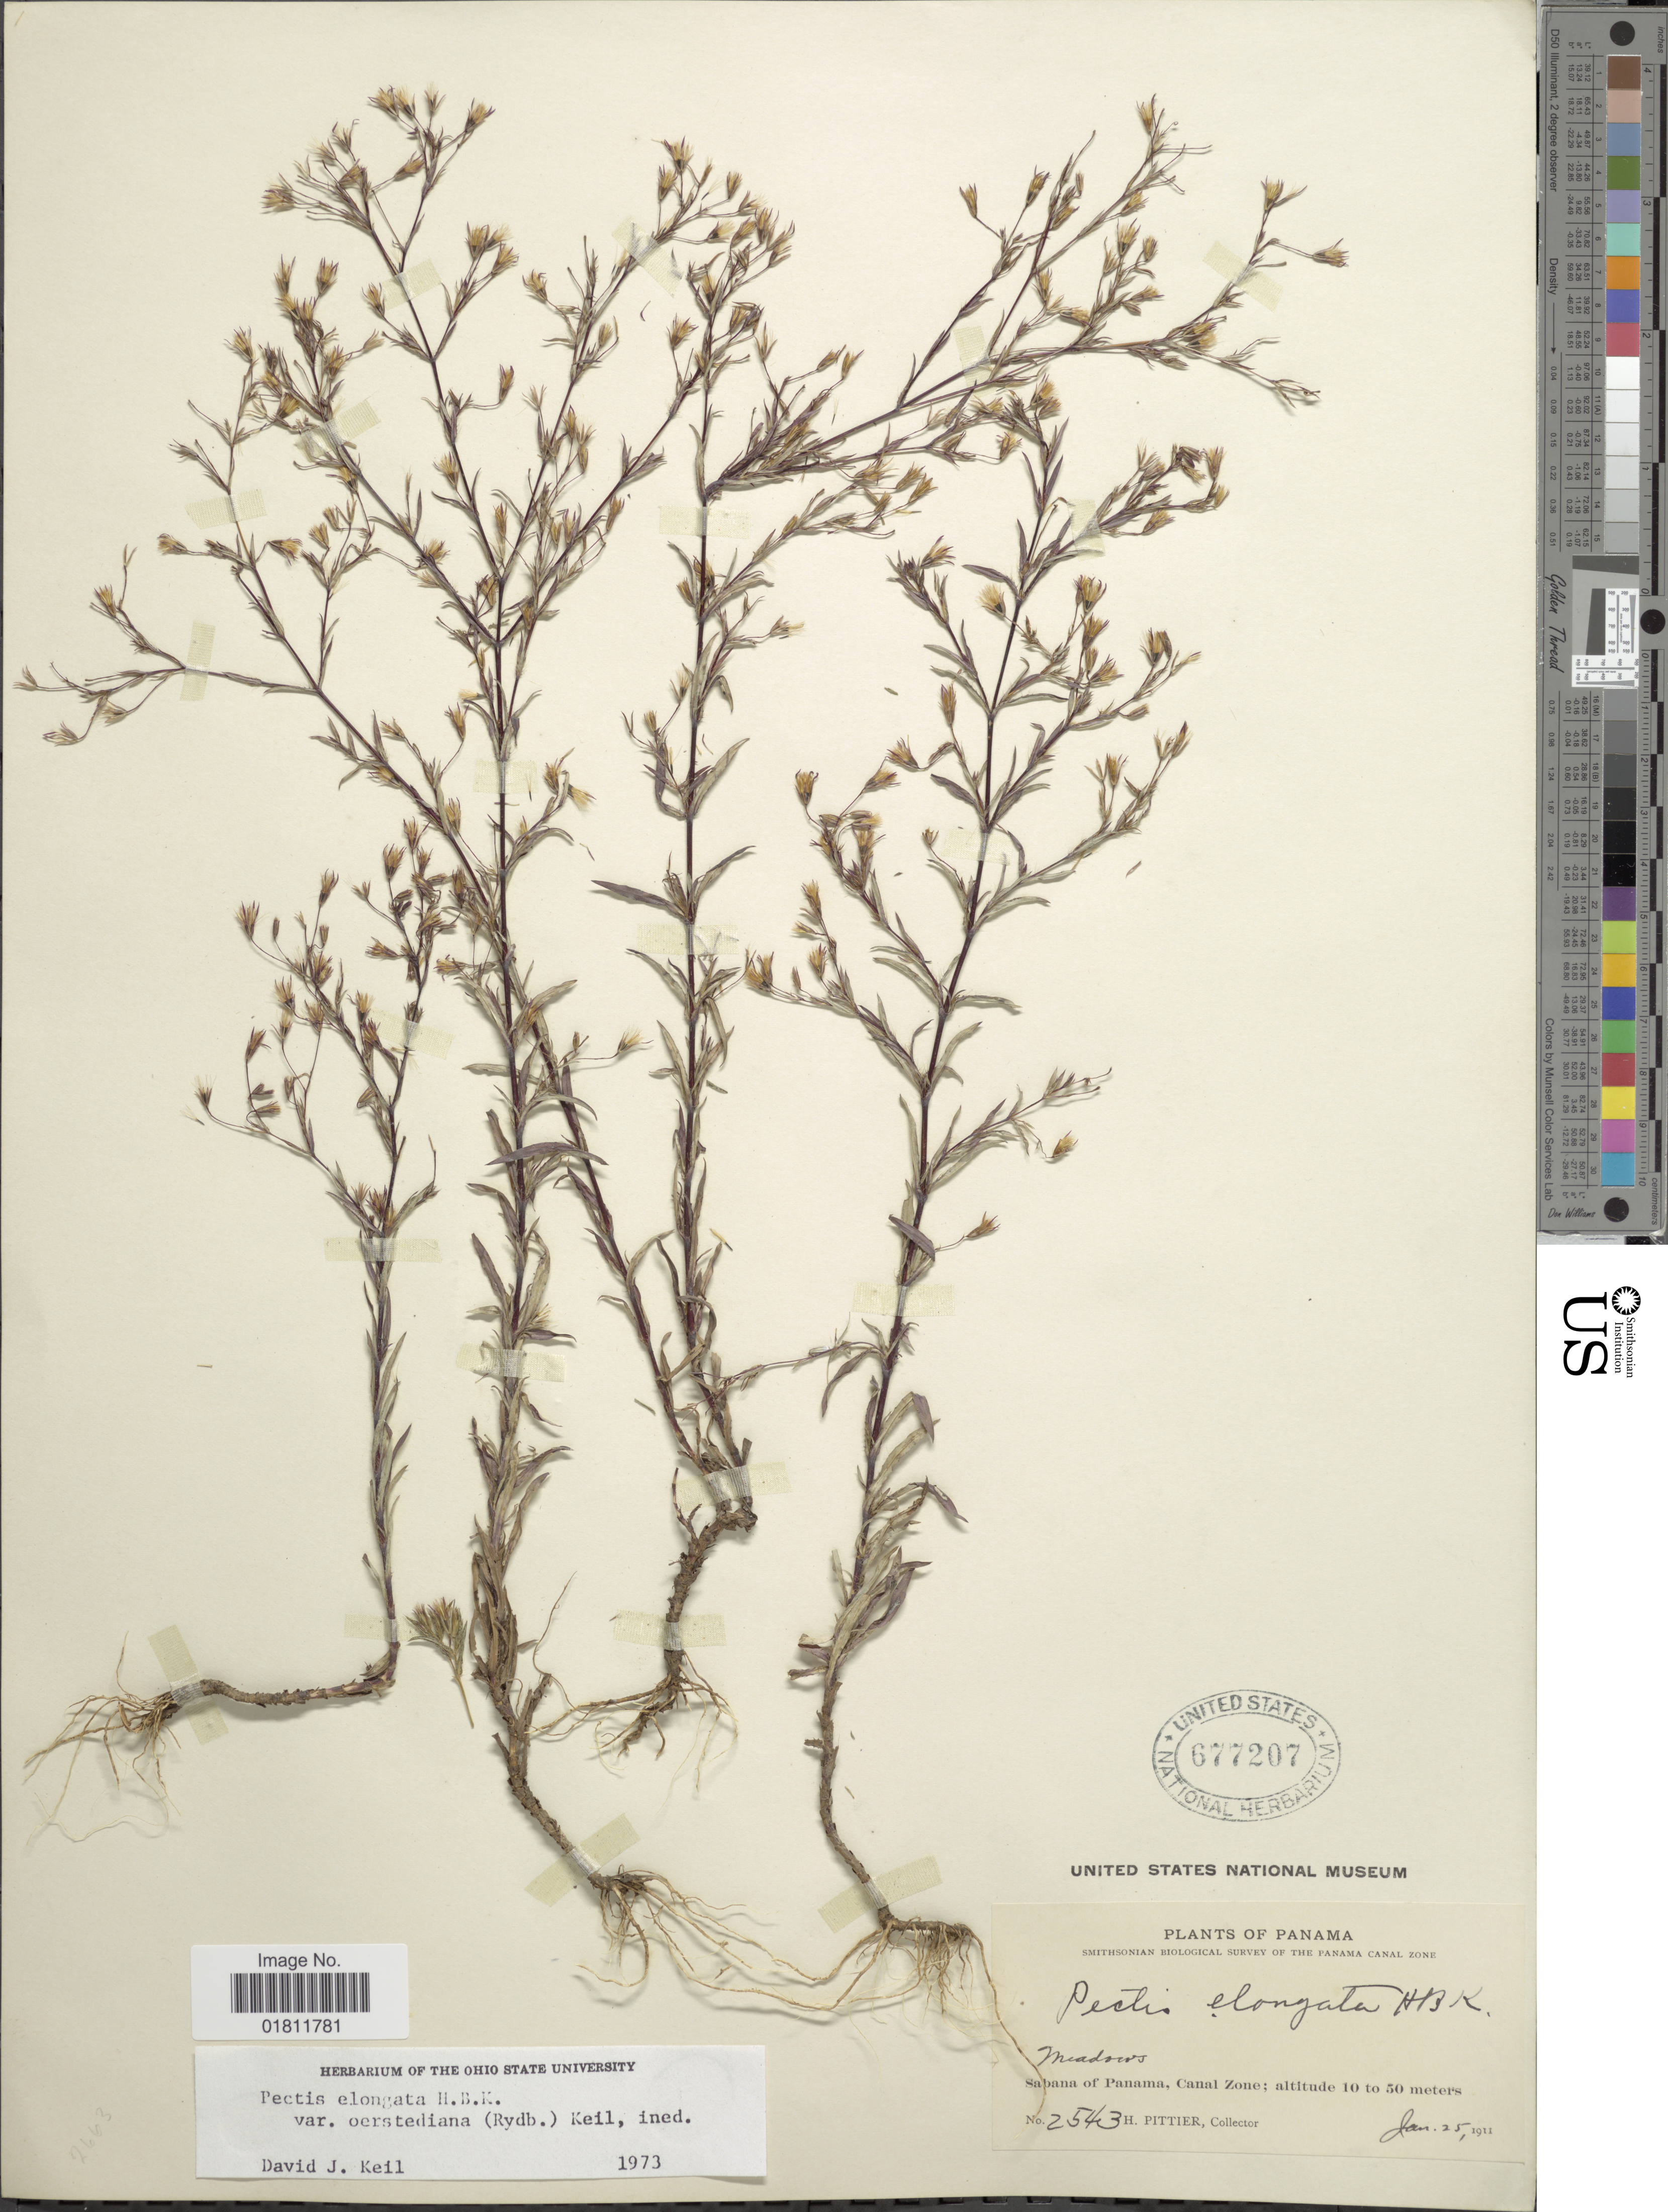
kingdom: Plantae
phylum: Tracheophyta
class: Magnoliopsida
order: Asterales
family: Asteraceae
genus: Pectis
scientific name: Pectis elongata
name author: Kunth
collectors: H. F. Pittier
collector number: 2543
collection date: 1911-01-25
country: Panama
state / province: Panamá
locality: Sabana of Panama, Canal Zone.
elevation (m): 10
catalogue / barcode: US 677207